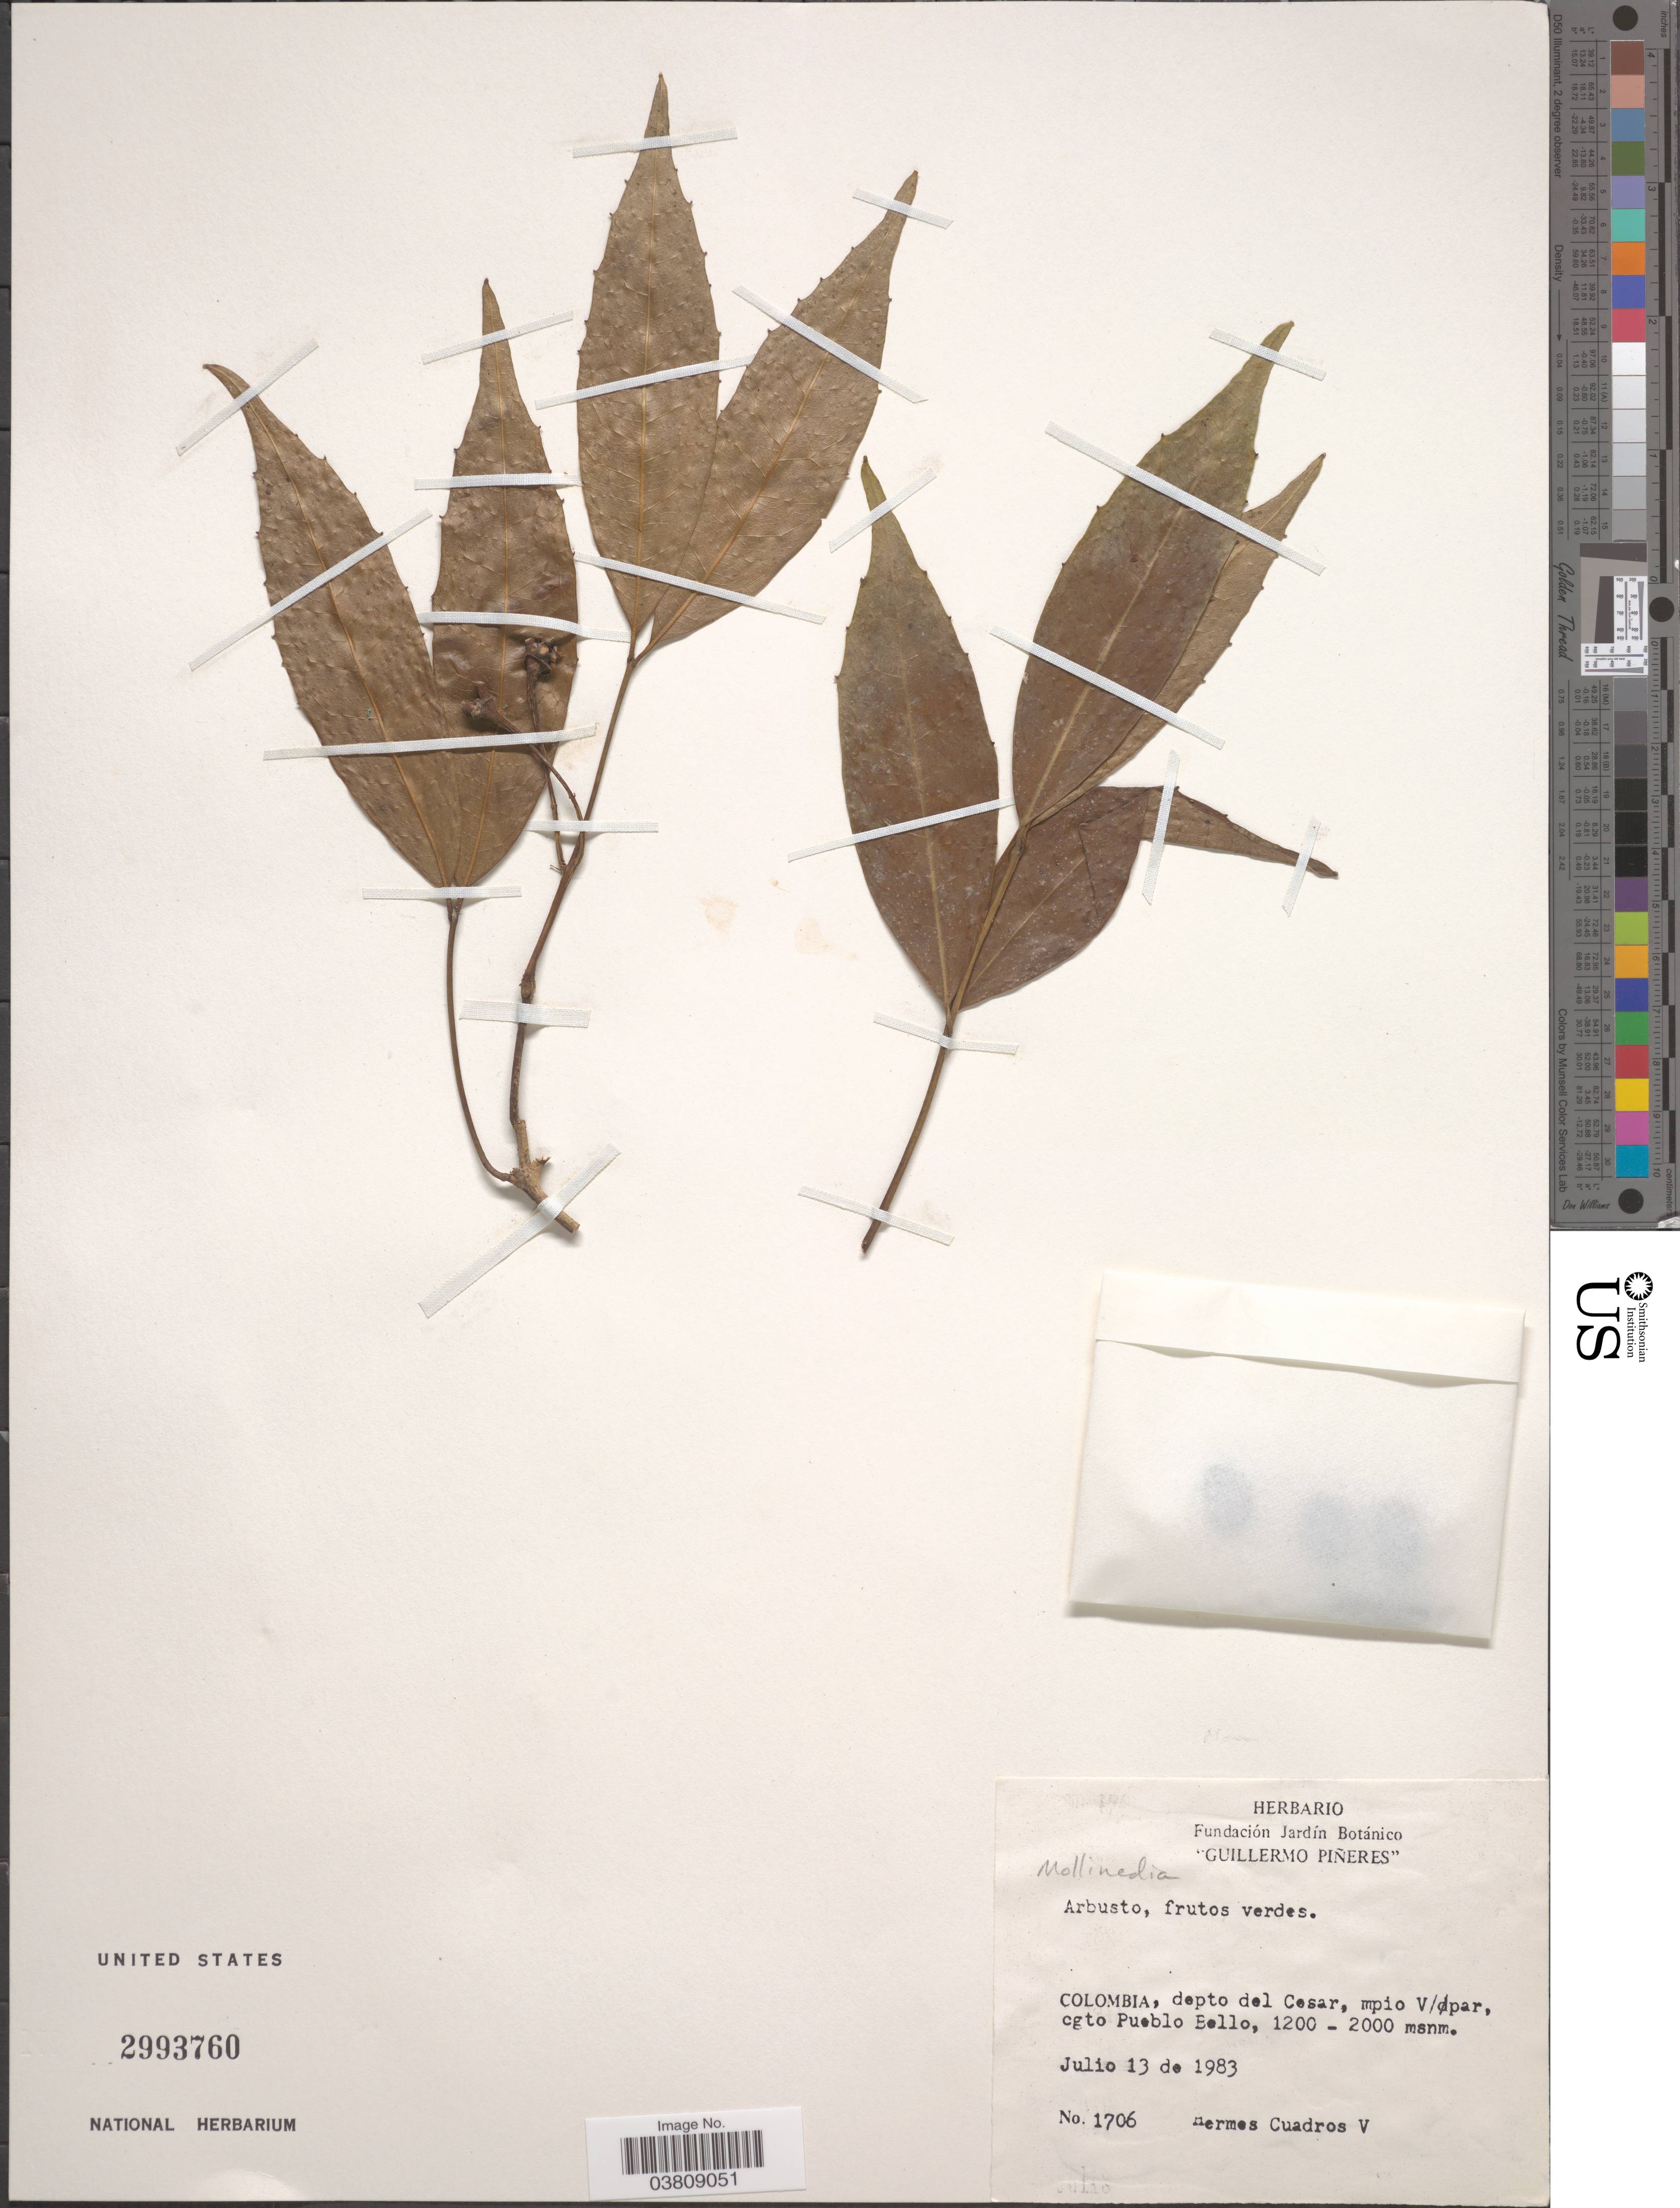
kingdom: Plantae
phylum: Tracheophyta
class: Magnoliopsida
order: Laurales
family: Monimiaceae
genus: Mollinedia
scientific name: Mollinedia sp.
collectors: H. Cuadros V.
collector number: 1706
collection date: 1983-07-13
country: Colombia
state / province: Cesar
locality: Guillermo Piñeres. Depto del Cesar, mpio V/ par, cgto Pueblo Bello.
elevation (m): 1200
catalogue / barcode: US 2993760